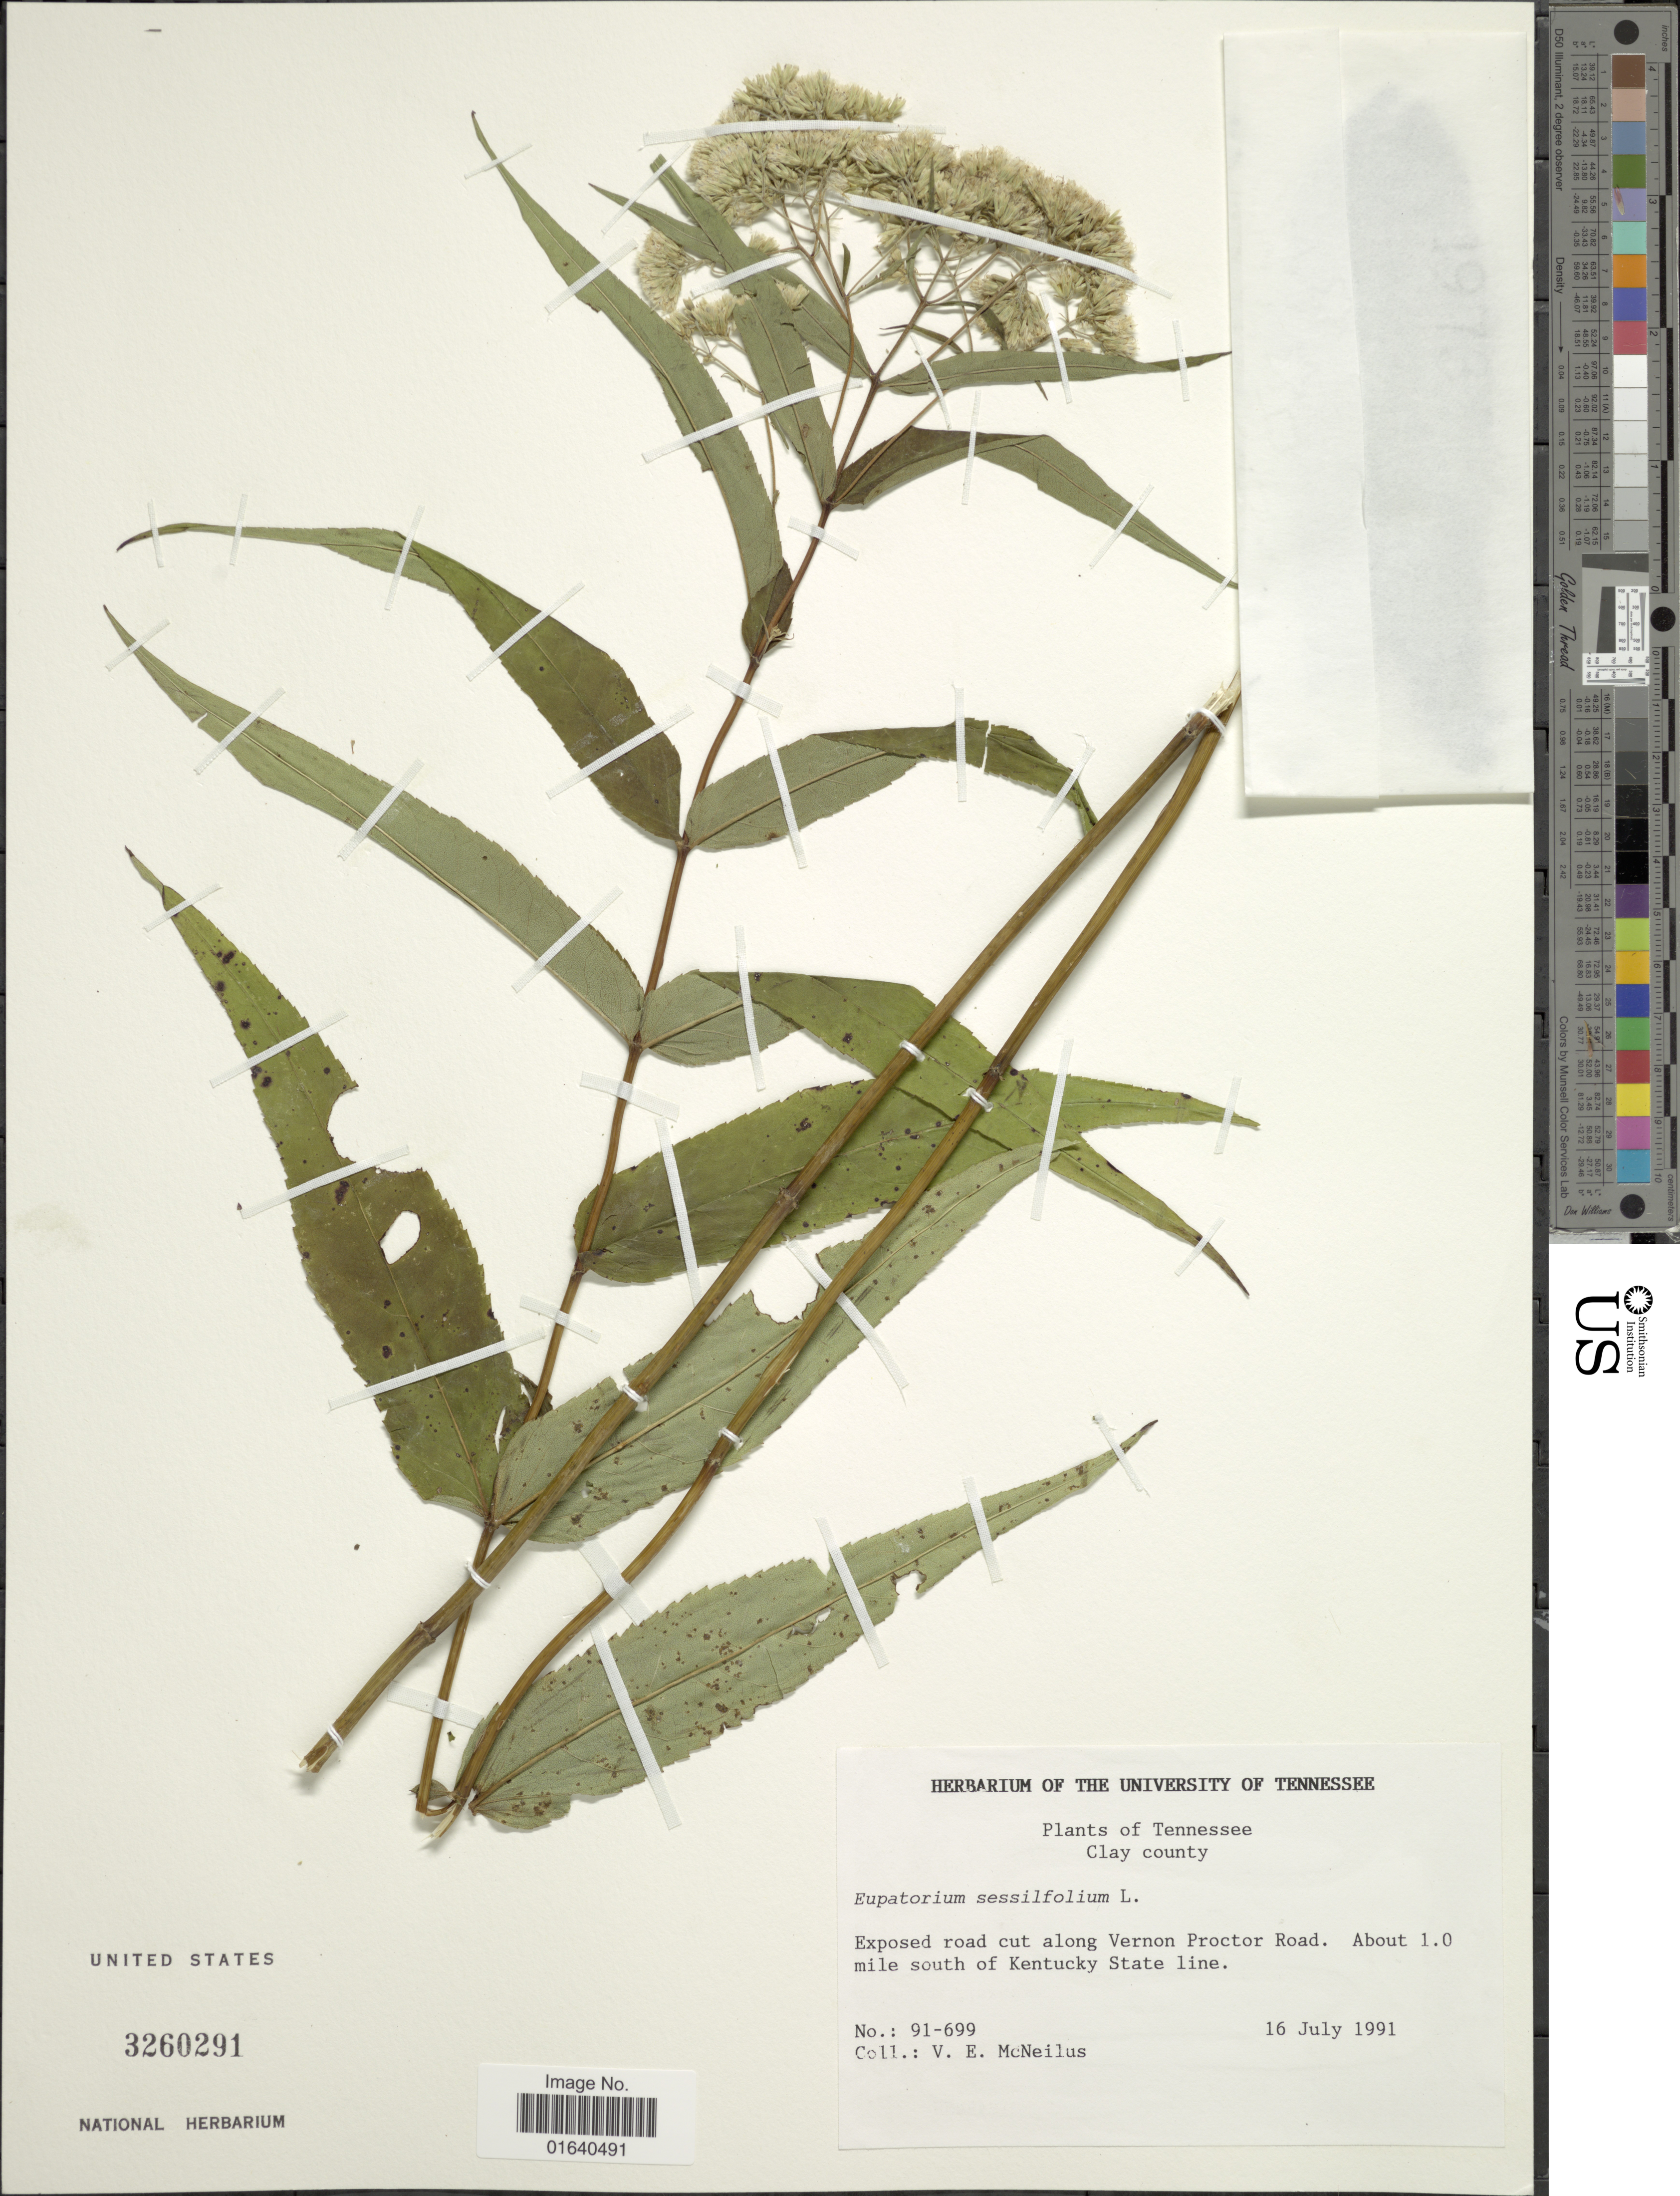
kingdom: Plantae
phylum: Tracheophyta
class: Magnoliopsida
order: Asterales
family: Asteraceae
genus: Eupatorium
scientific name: Eupatorium sessilifolium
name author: L.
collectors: V. Mcneilus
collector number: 91-699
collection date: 1991-07-16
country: United States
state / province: Tennessee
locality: Clay County. Exposed road cut along vernon Proctor Road. About 1.0 mile south of Kentucky State line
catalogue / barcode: US 3260291